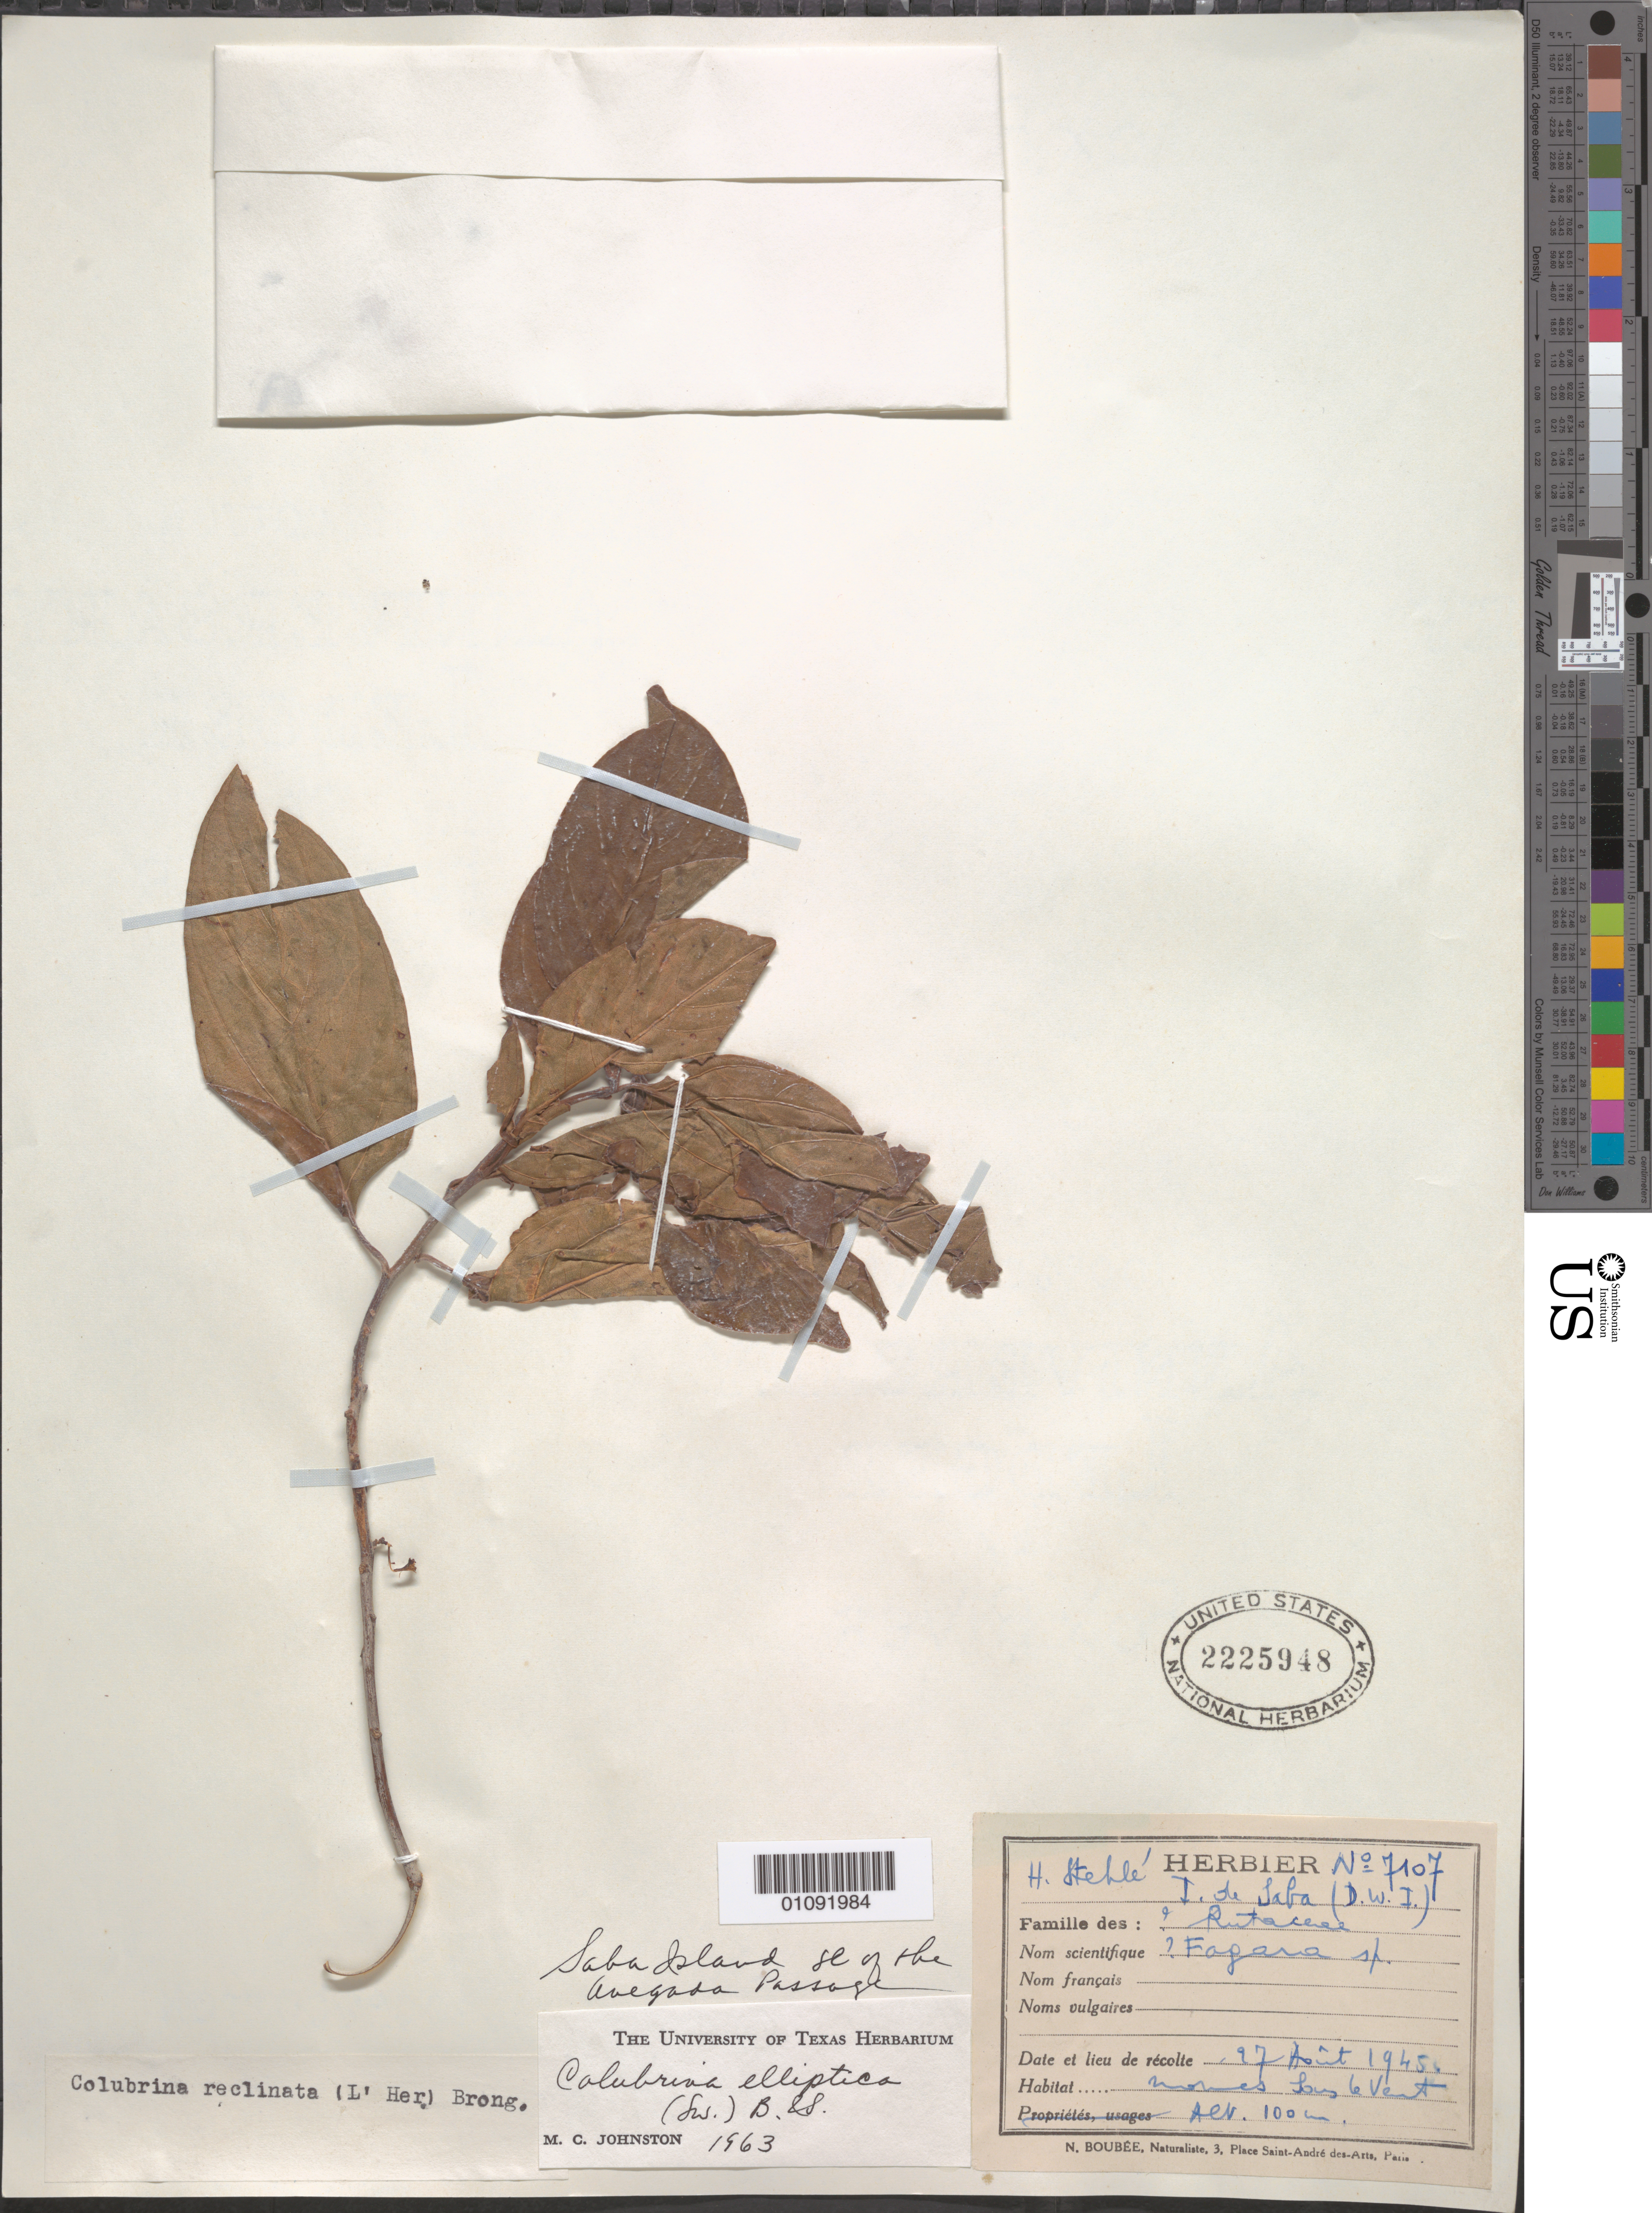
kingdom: Plantae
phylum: Tracheophyta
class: Magnoliopsida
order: Rosales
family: Rhamnaceae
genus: Colubrina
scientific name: Colubrina elliptica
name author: (Sw.) Brizicky & W.L. Stern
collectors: H. Stehlé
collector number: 7107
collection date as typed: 17 Aug 1945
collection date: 1945-08-17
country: Netherlands Antilles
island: Saba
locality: I. de Saba (D.W.I.)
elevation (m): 100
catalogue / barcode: US 2225948